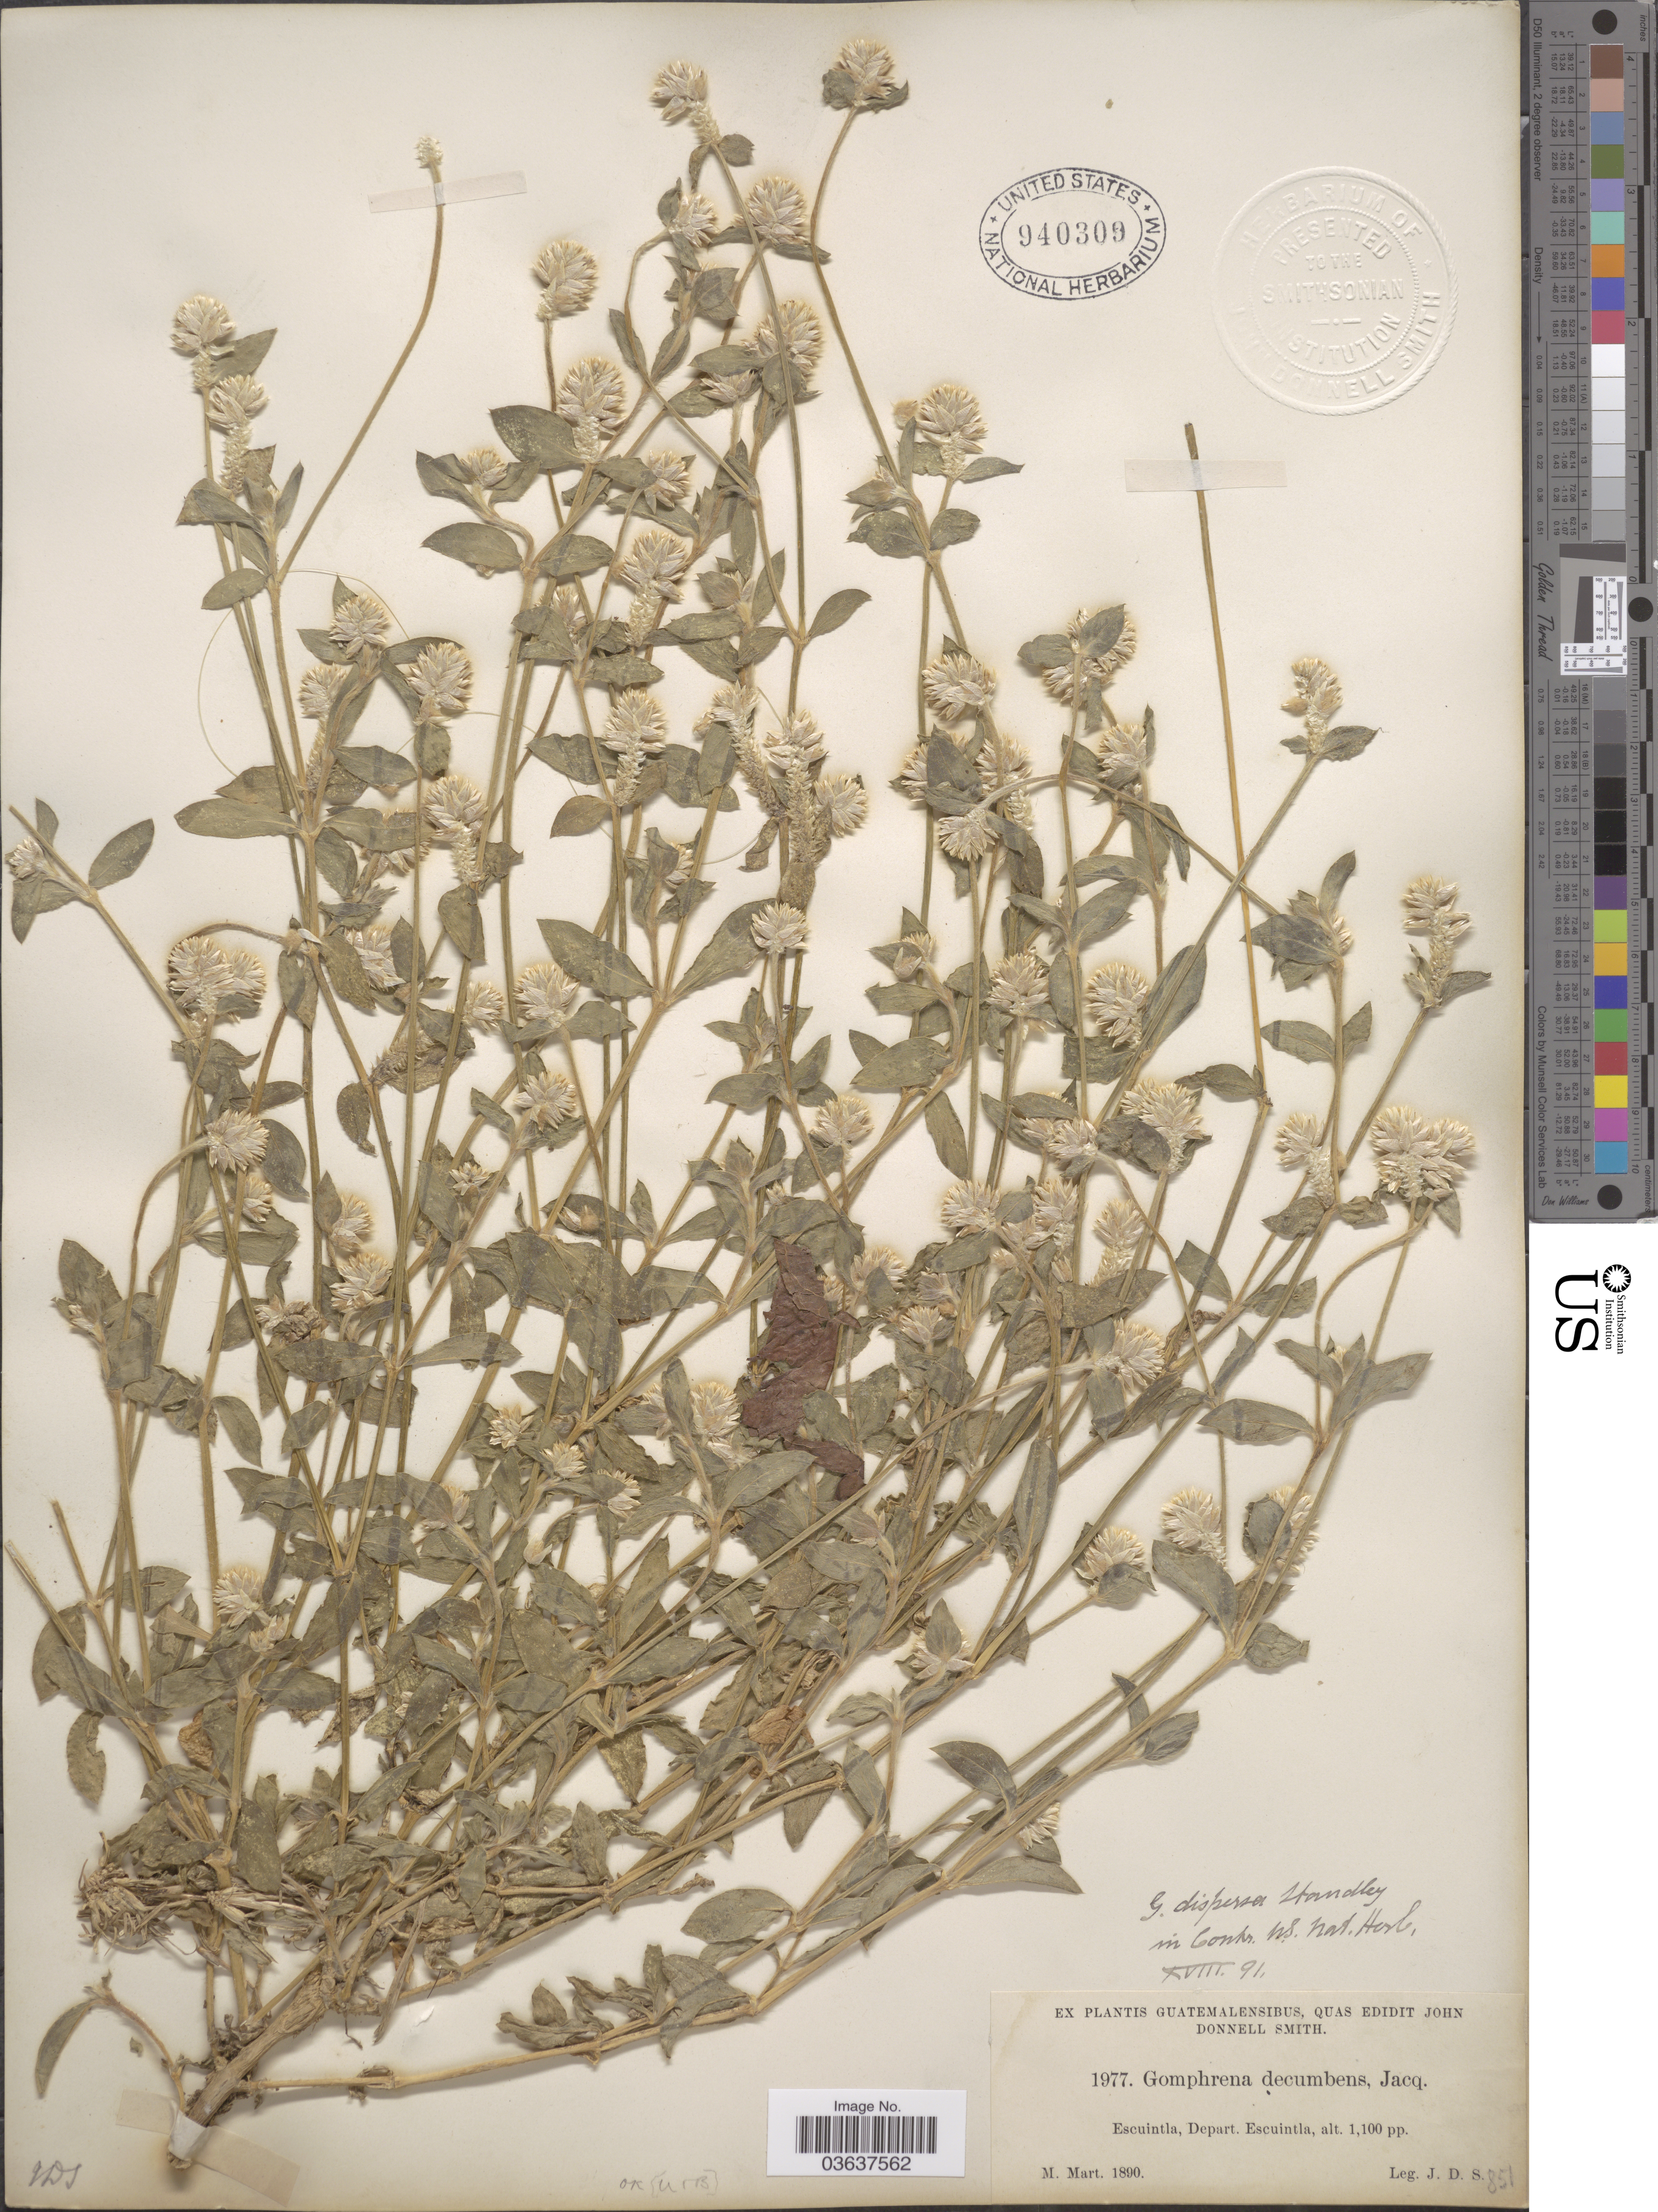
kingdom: Plantae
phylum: Tracheophyta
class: Magnoliopsida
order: Caryophyllales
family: Amaranthaceae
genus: Gomphrena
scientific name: Gomphrena dispersa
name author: Standl.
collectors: J. Donnell Smith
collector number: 1977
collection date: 1890-03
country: Guatemala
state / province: Escuintla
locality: Escuintla, Depart. Escuintla.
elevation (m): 335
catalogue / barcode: US 940309